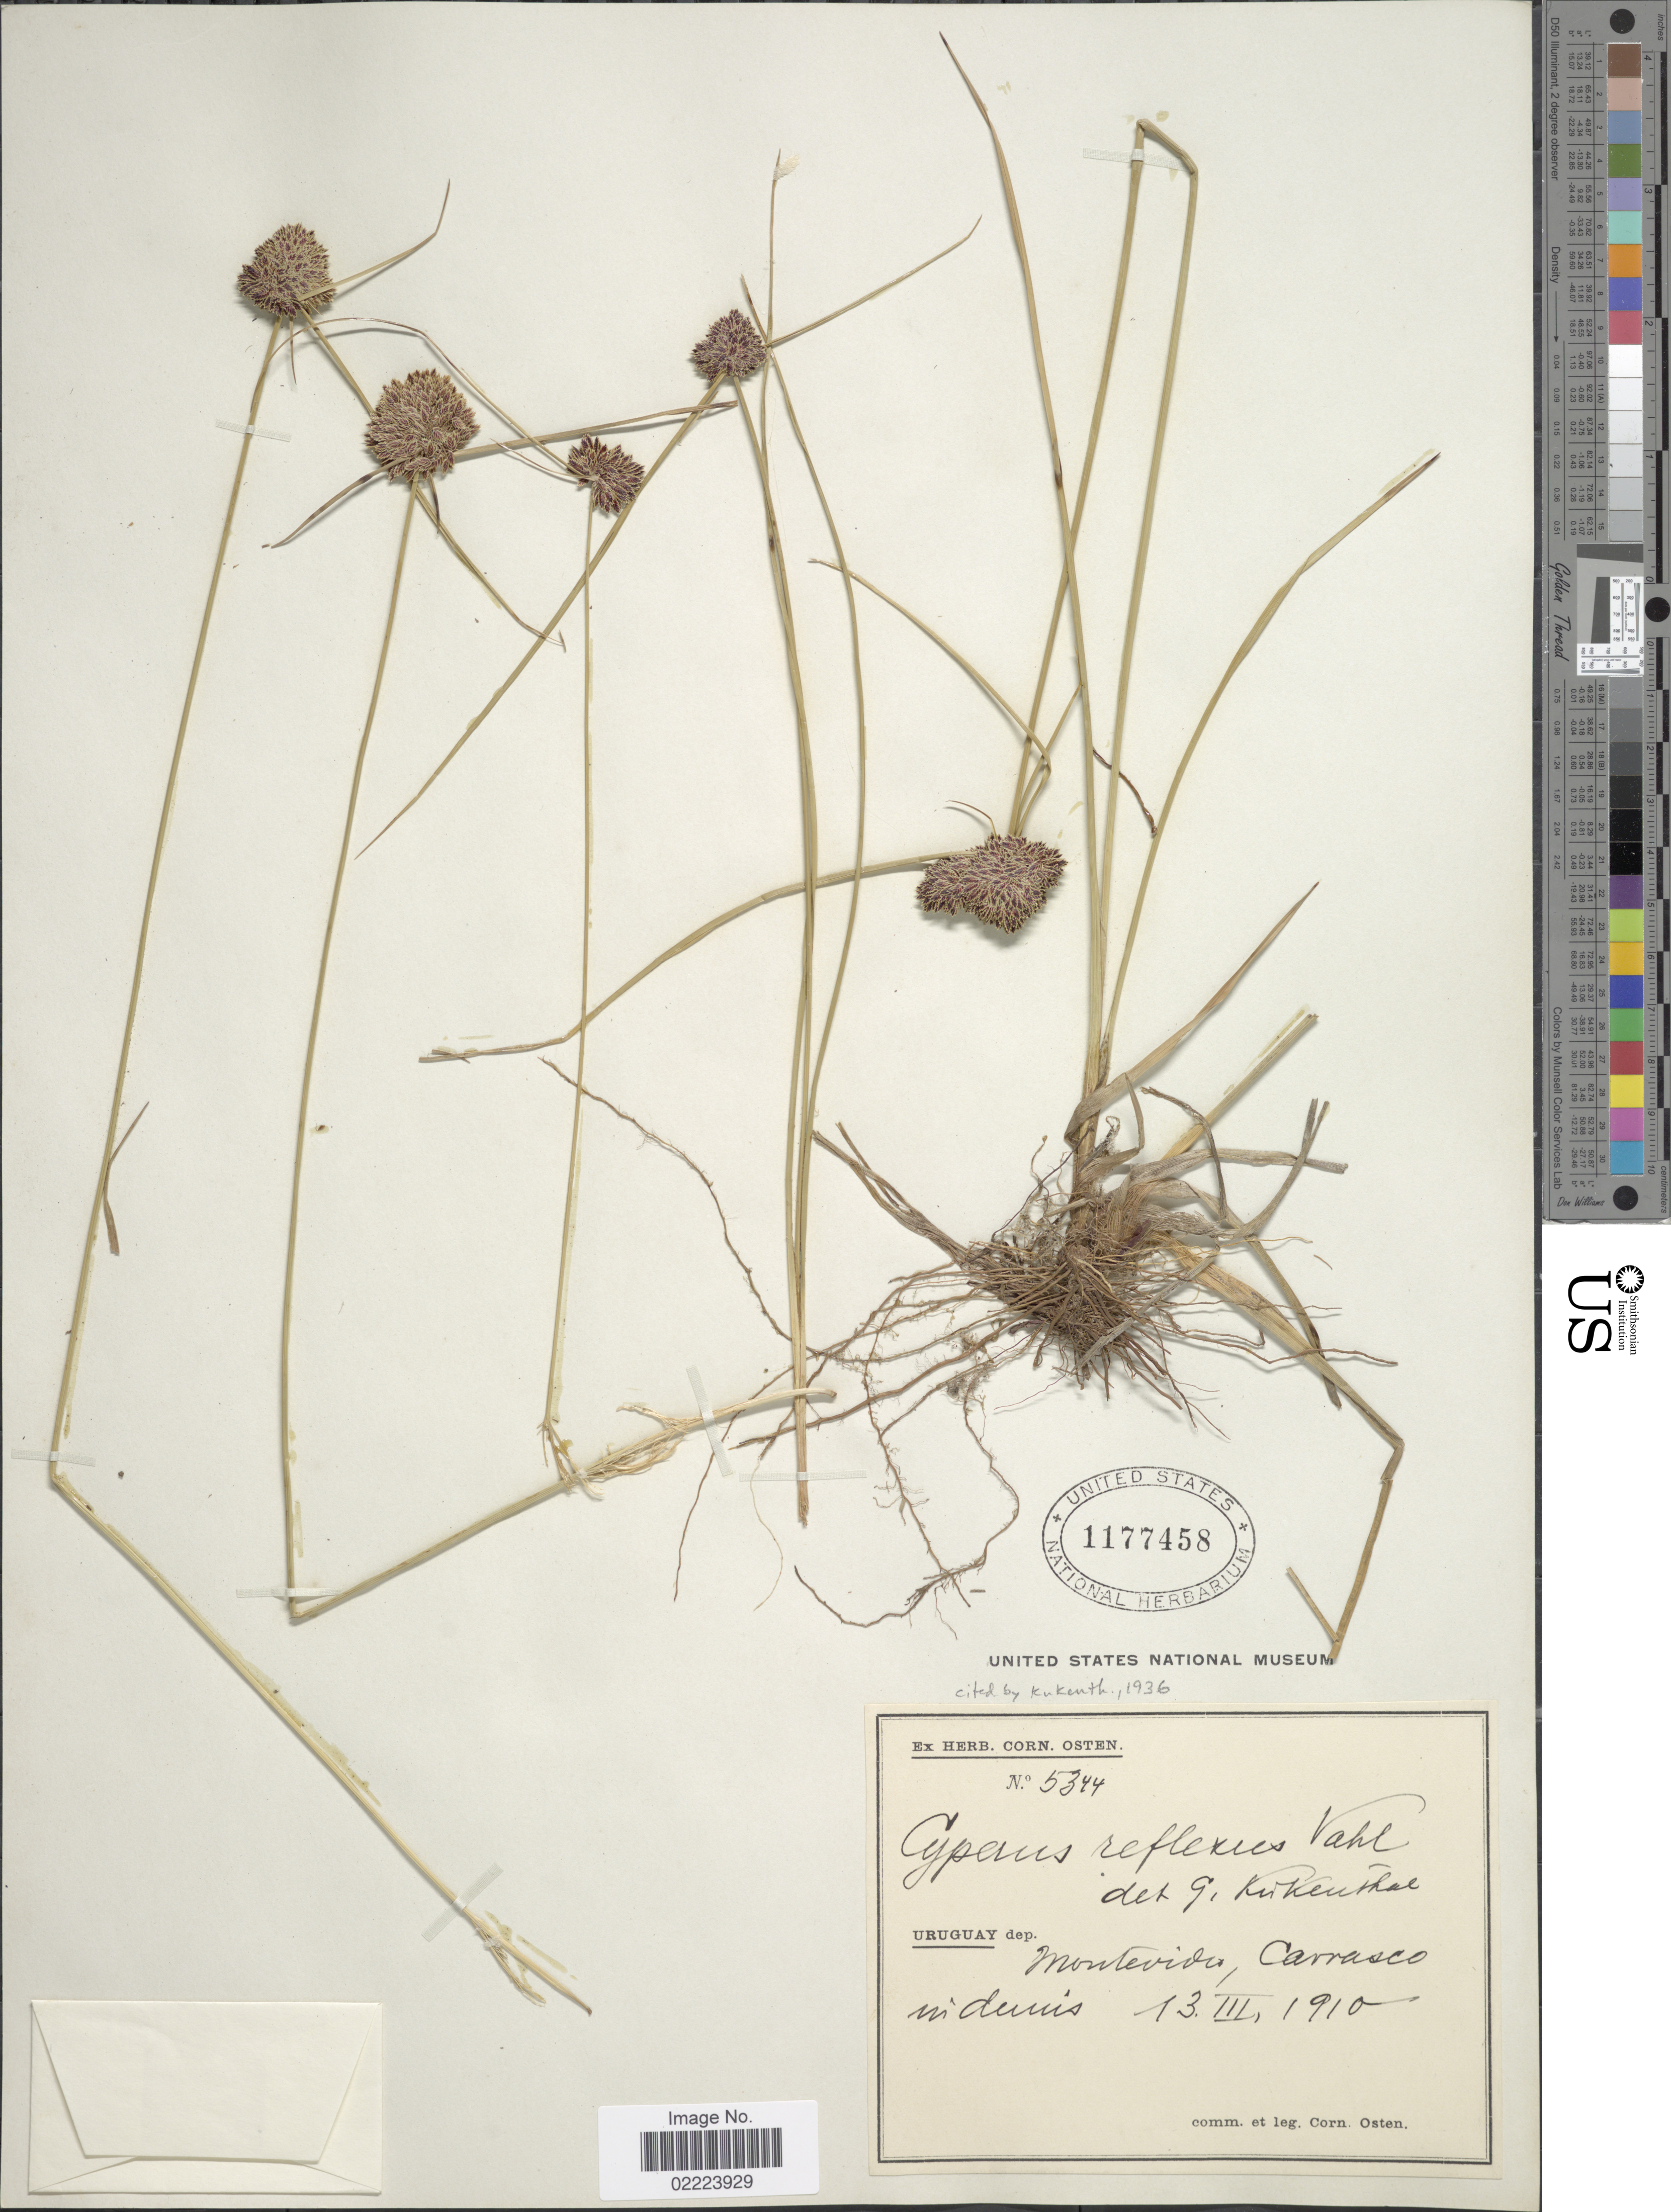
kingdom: Plantae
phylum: Tracheophyta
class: Liliopsida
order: Poales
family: Cyperaceae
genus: Cyperus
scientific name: Cyperus reflexus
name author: Vahl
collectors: ex herb. Cornelius Osten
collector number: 5344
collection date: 1910-03-13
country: Uruguay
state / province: Montevideo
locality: Dep. Montevideo, Carravasco in demis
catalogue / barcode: US 1177458